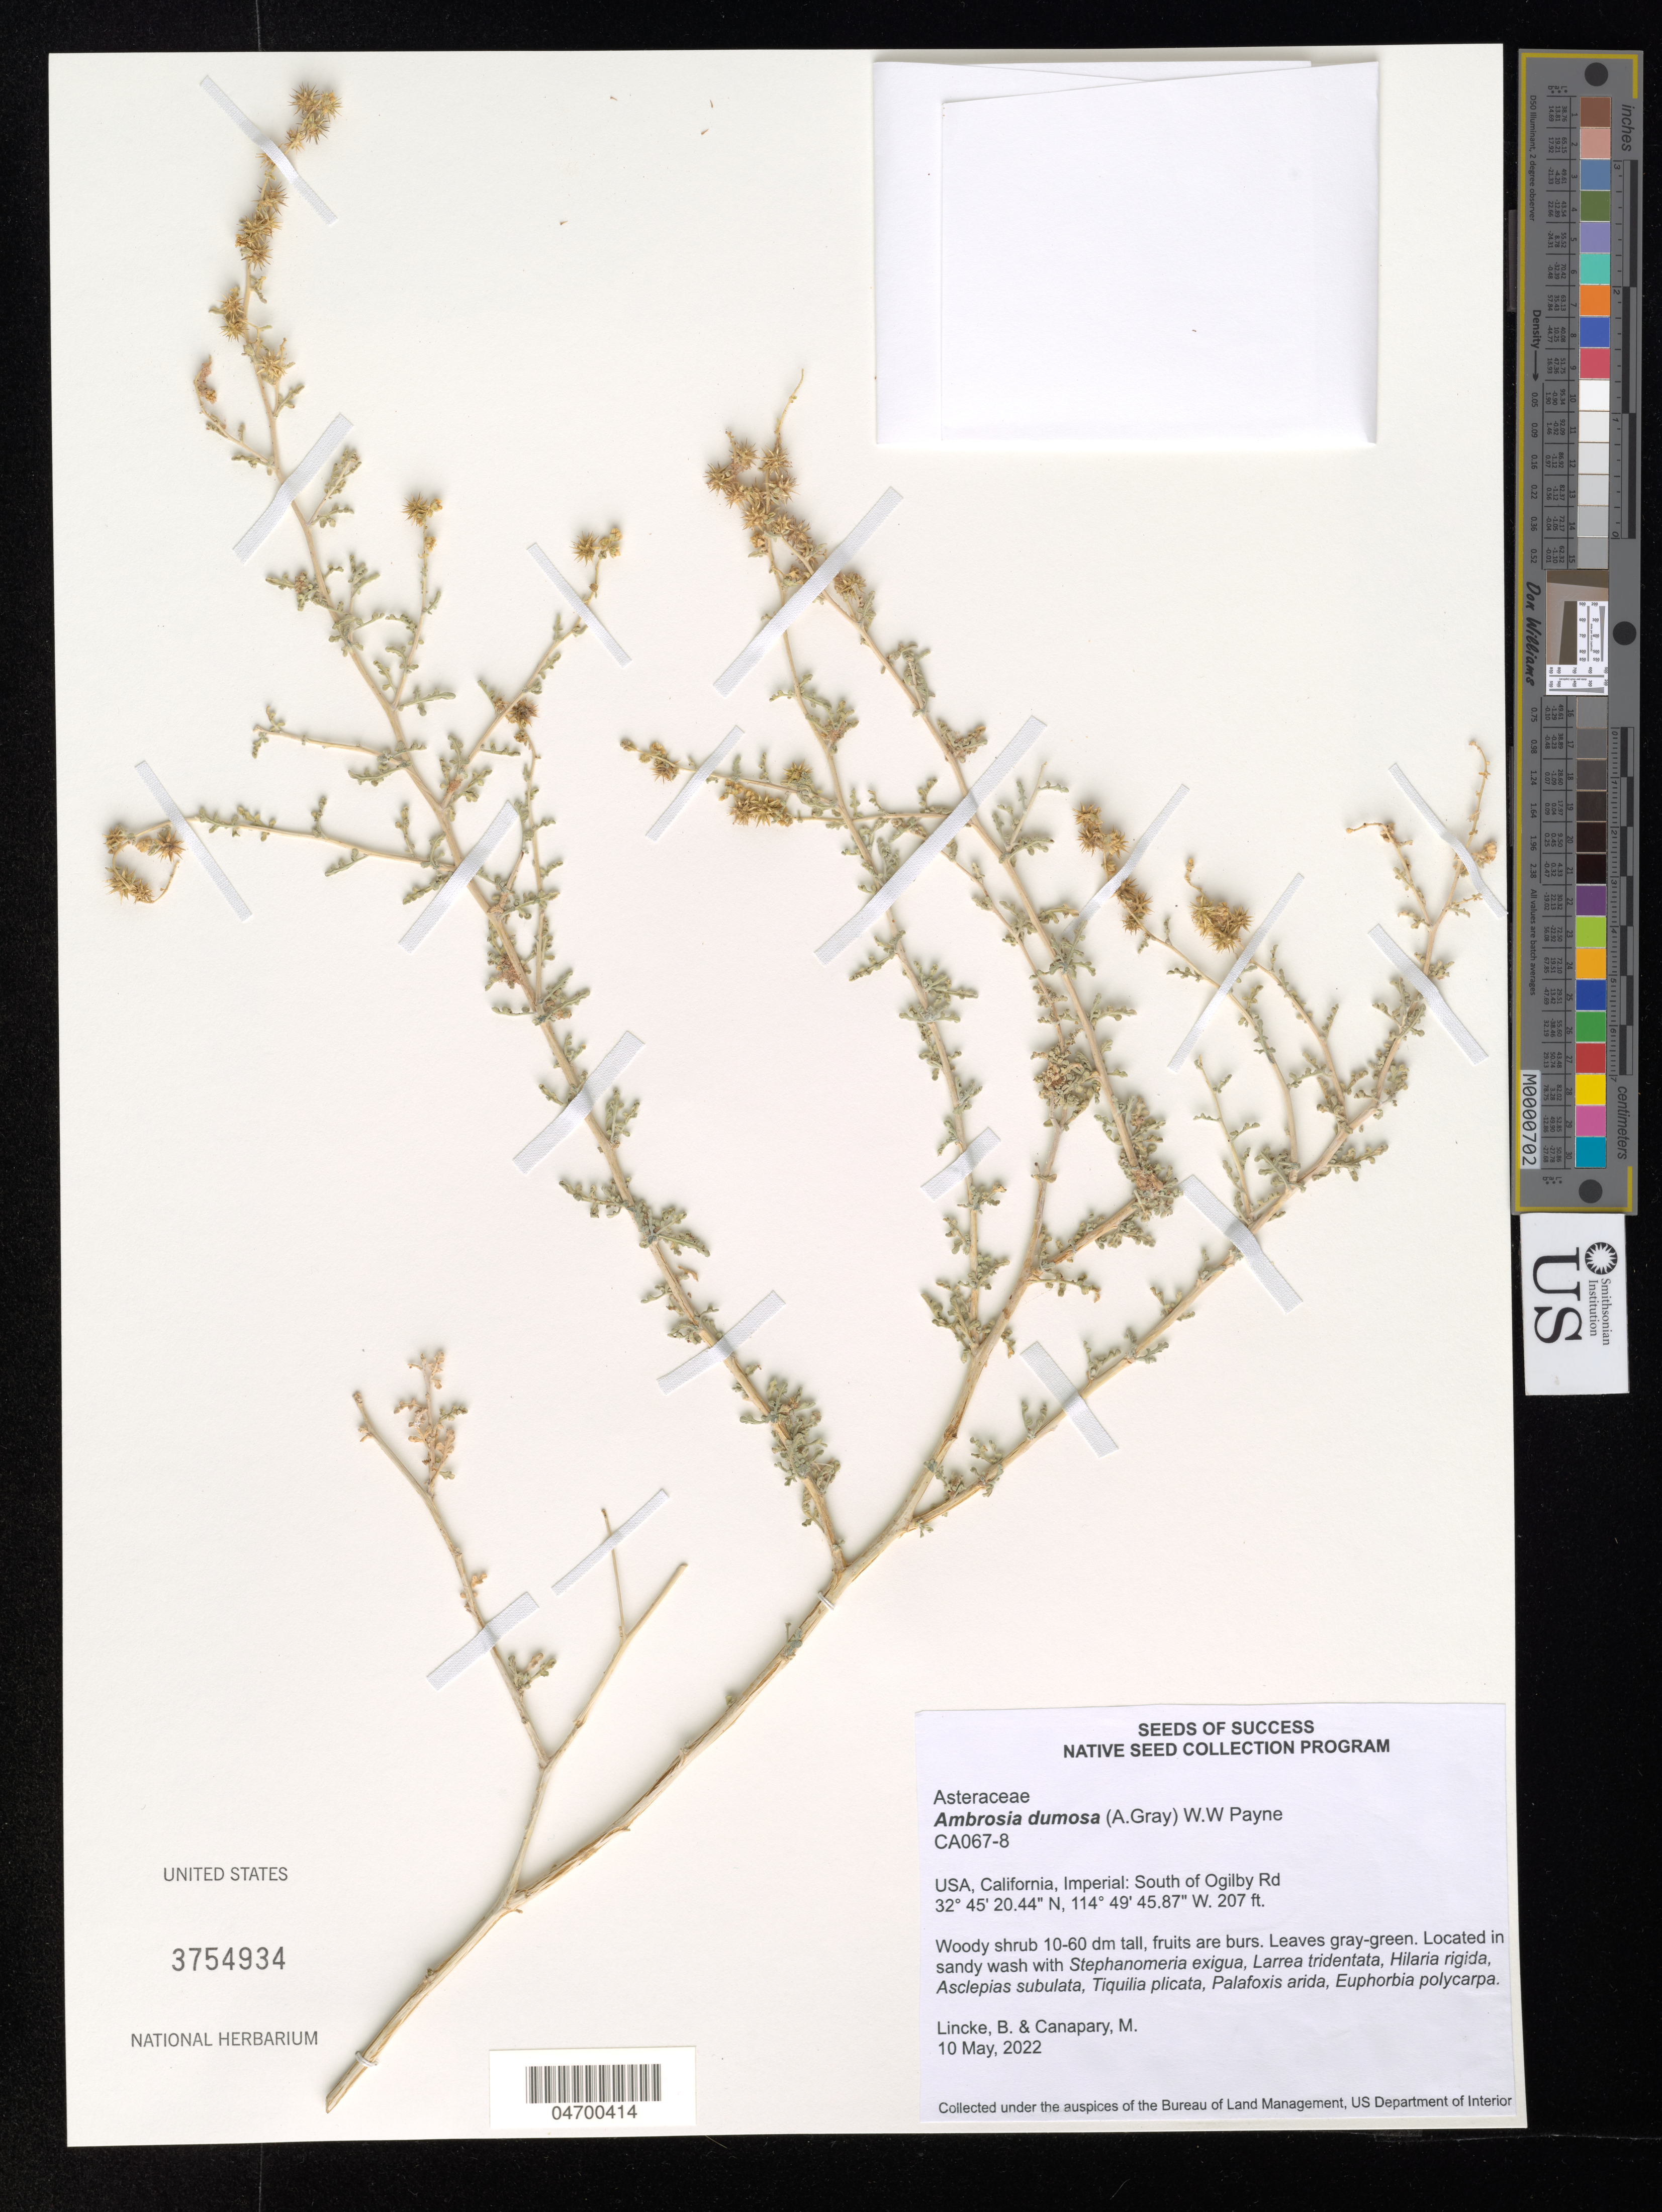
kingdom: Plantae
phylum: Tracheophyta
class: Magnoliopsida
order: Asterales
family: Asteraceae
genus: Ambrosia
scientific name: Ambrosia dumosa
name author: (A. Gray) W.W.Payne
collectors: B. Lincke & I. Engilis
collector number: CA067-8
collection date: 2022-05-10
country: United States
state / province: California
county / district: Imperial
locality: Imperial: South of Ogilby Rd.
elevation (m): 63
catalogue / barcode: US 3754934